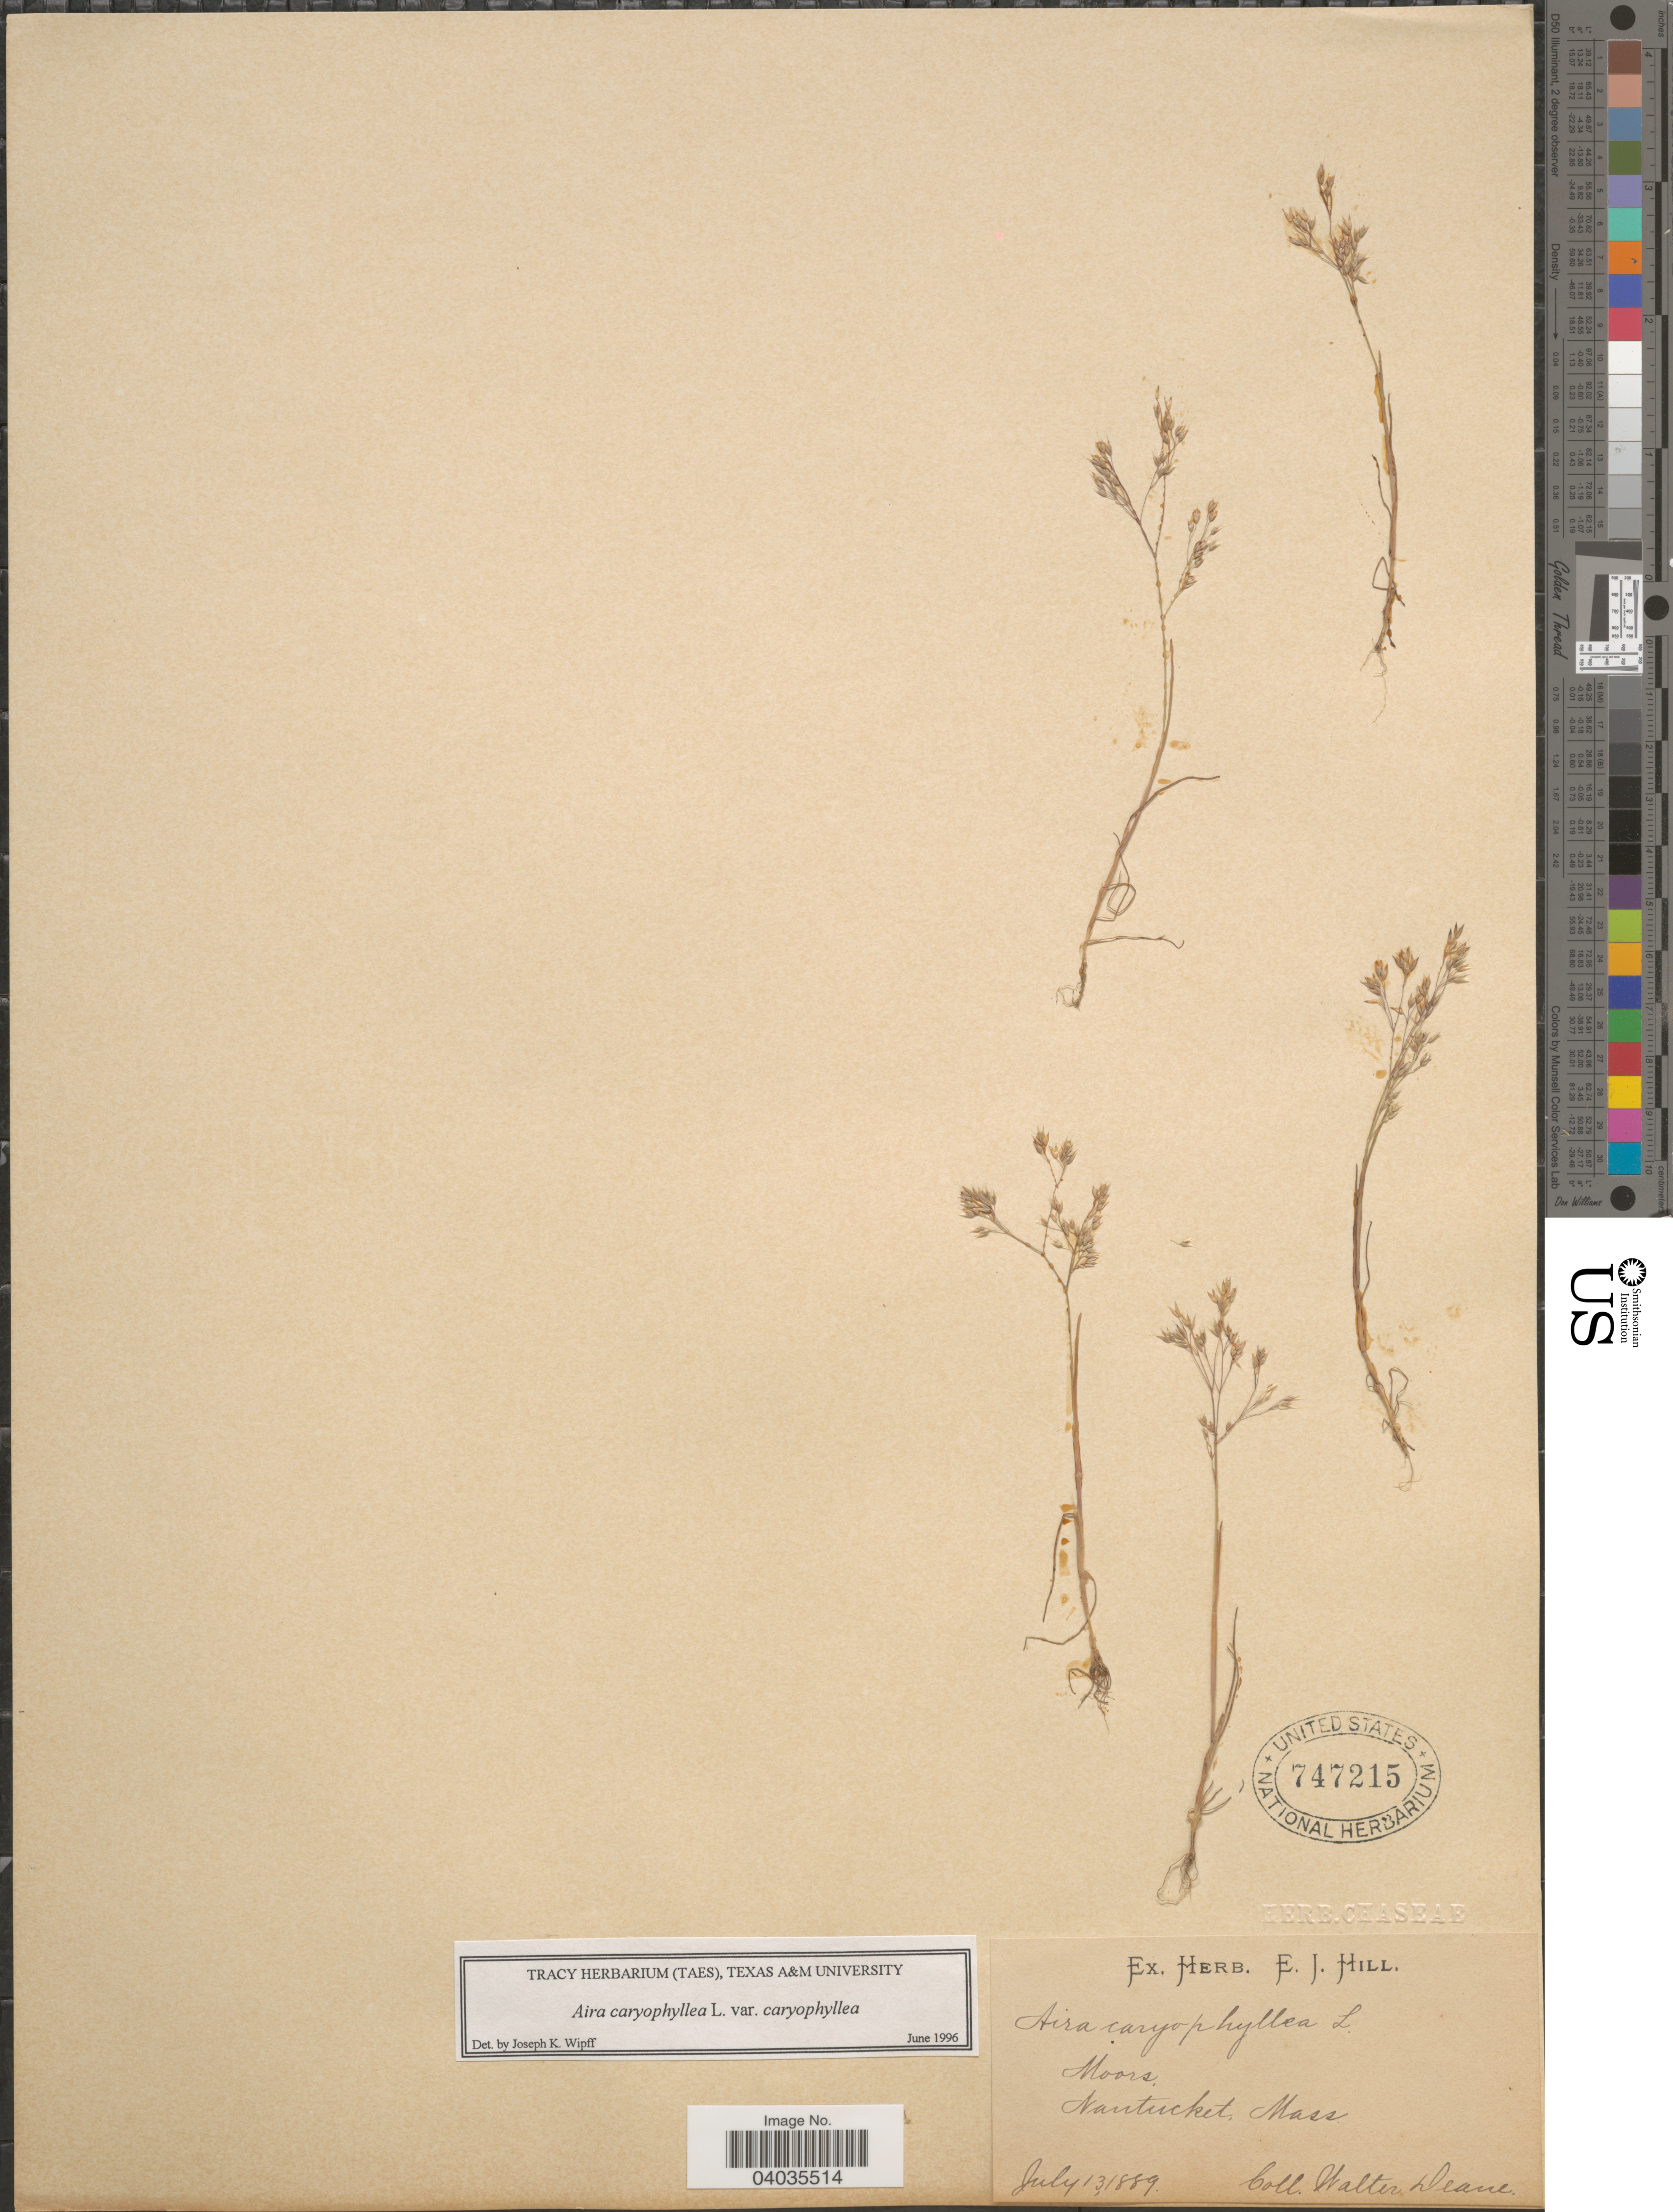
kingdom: Plantae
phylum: Tracheophyta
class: Liliopsida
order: Poales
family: Poaceae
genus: Aira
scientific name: Aira caryophyllea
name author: L.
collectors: W. Deane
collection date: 1889-07-13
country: United States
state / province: Massachusetts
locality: Nantucket.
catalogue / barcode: US 747215